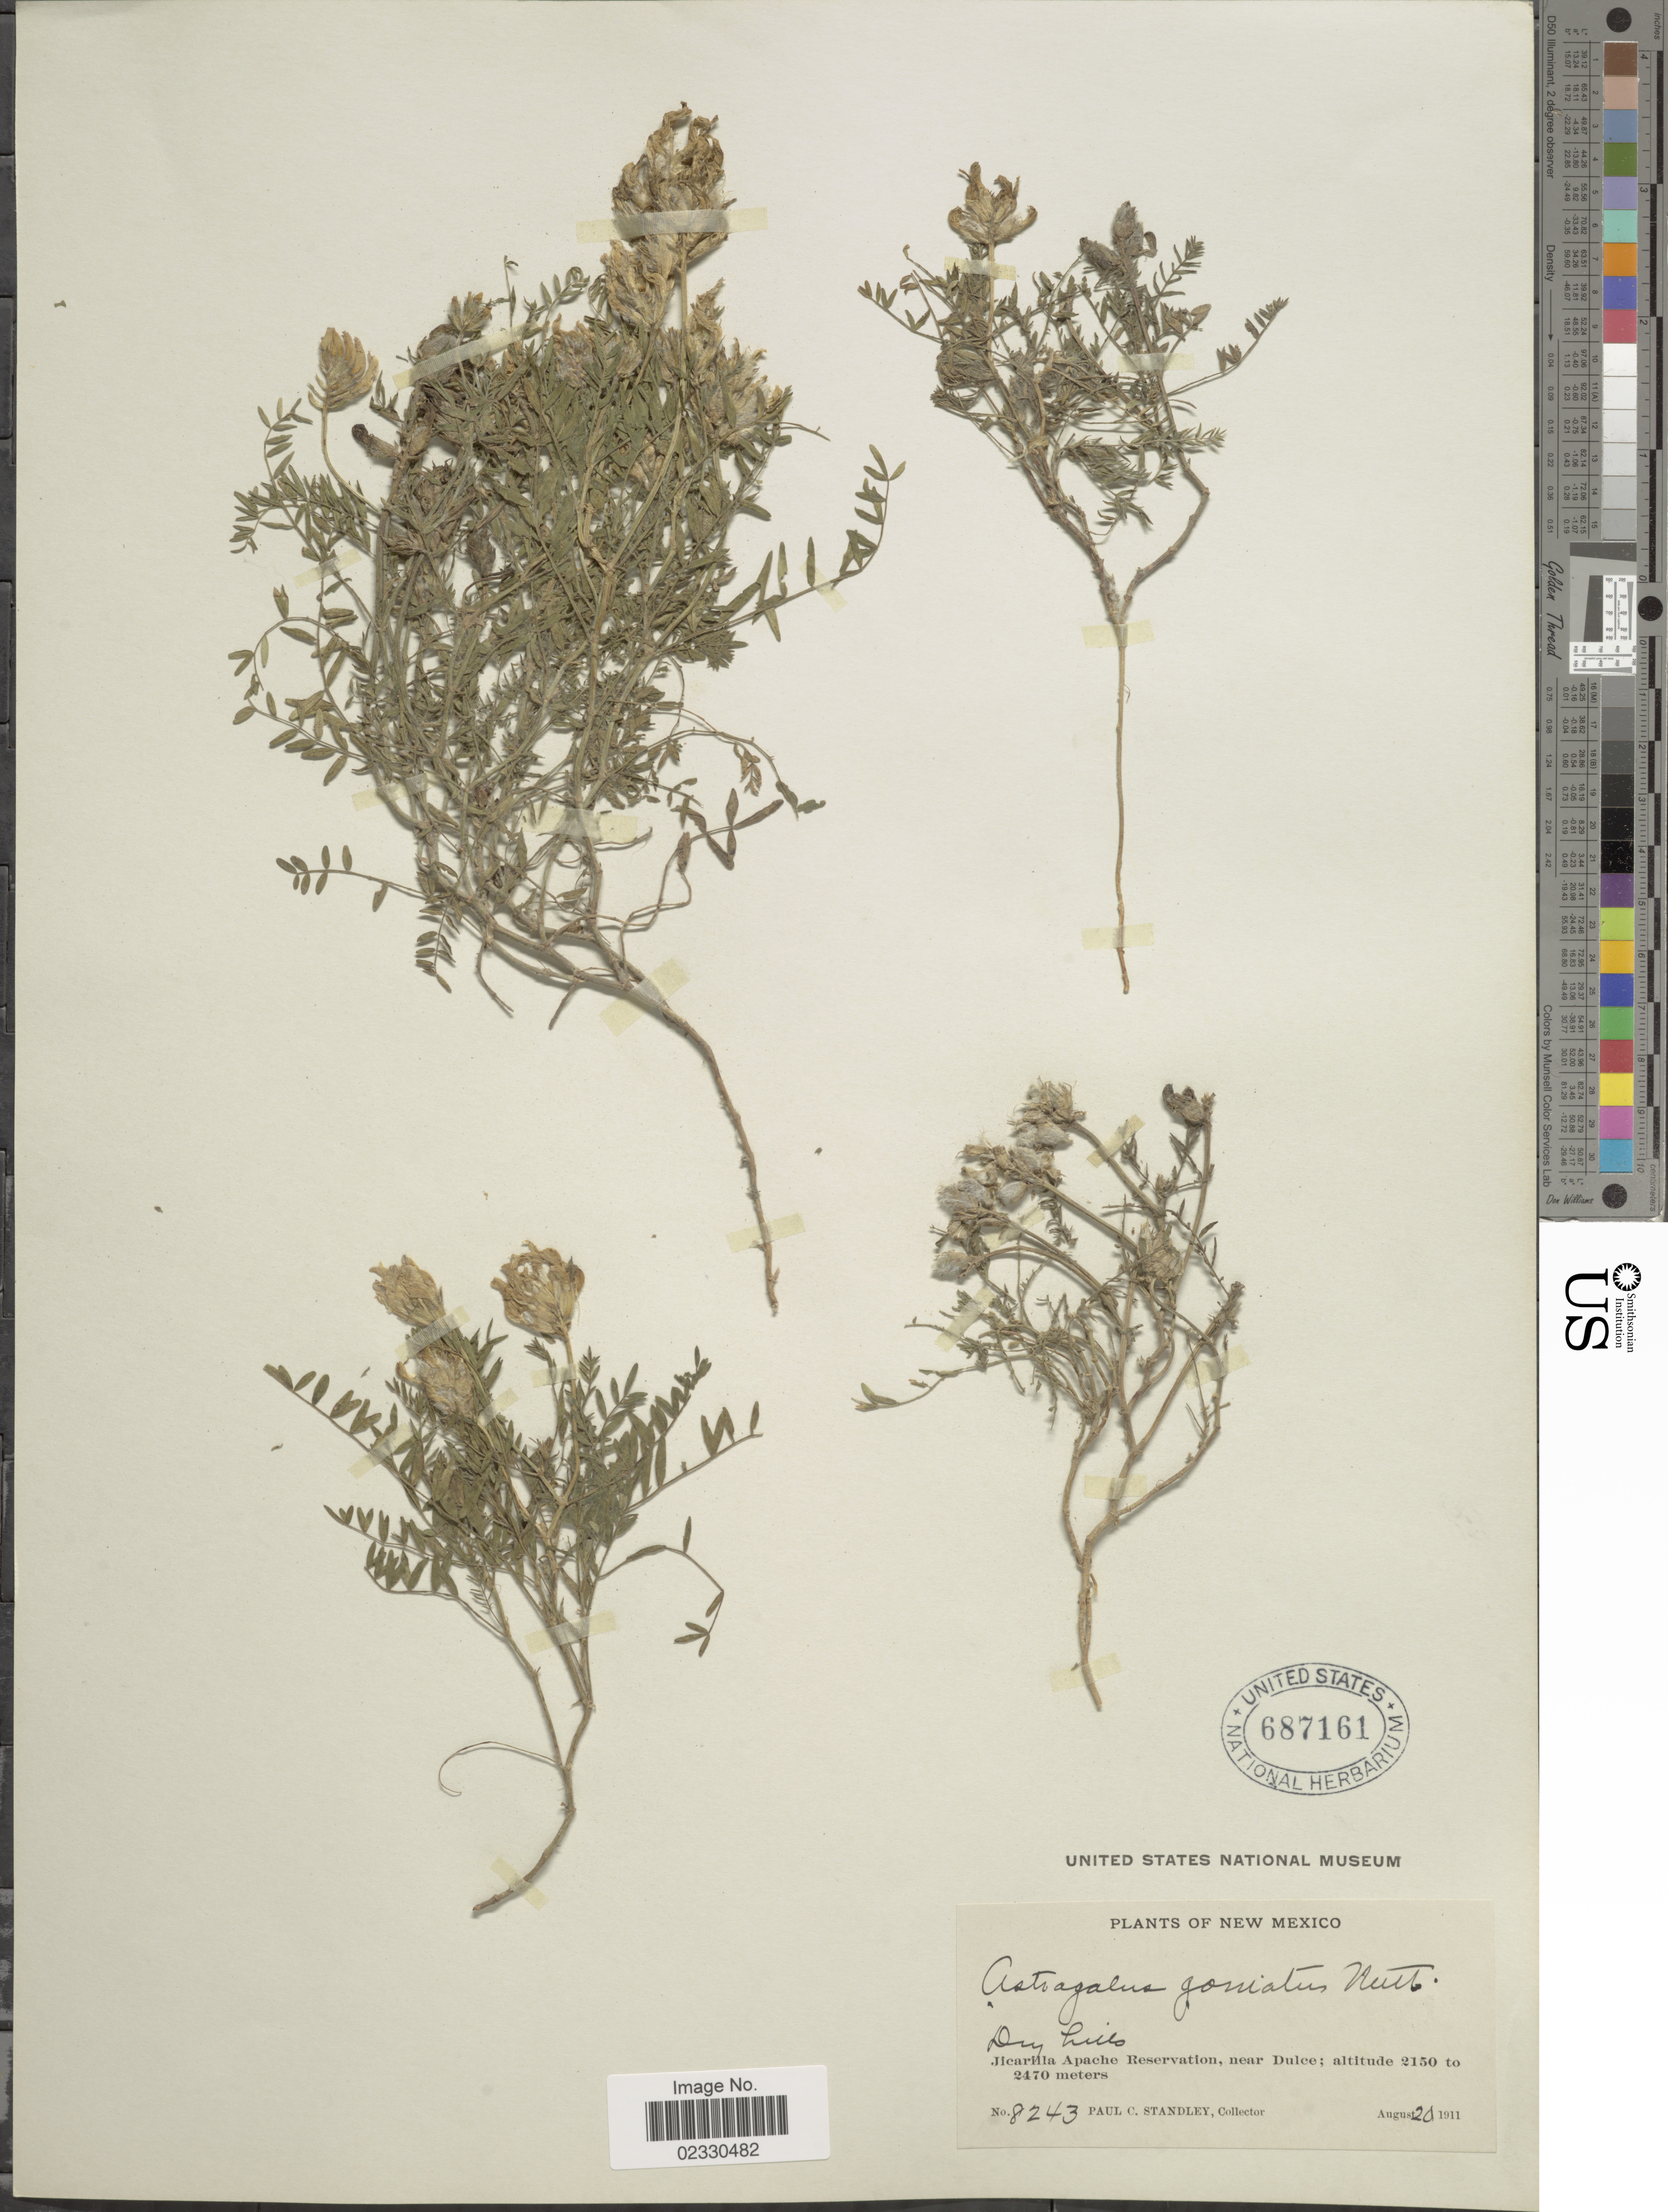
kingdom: Plantae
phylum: Tracheophyta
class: Magnoliopsida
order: Fabales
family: Fabaceae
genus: Astragalus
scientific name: Astragalus dasyglottis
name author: DC.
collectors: P. C. Standley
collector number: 8243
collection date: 1911-08-20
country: United States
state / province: New Mexico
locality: Jicarilla Apache Reservation, near Dulce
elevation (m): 2150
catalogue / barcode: US 687161